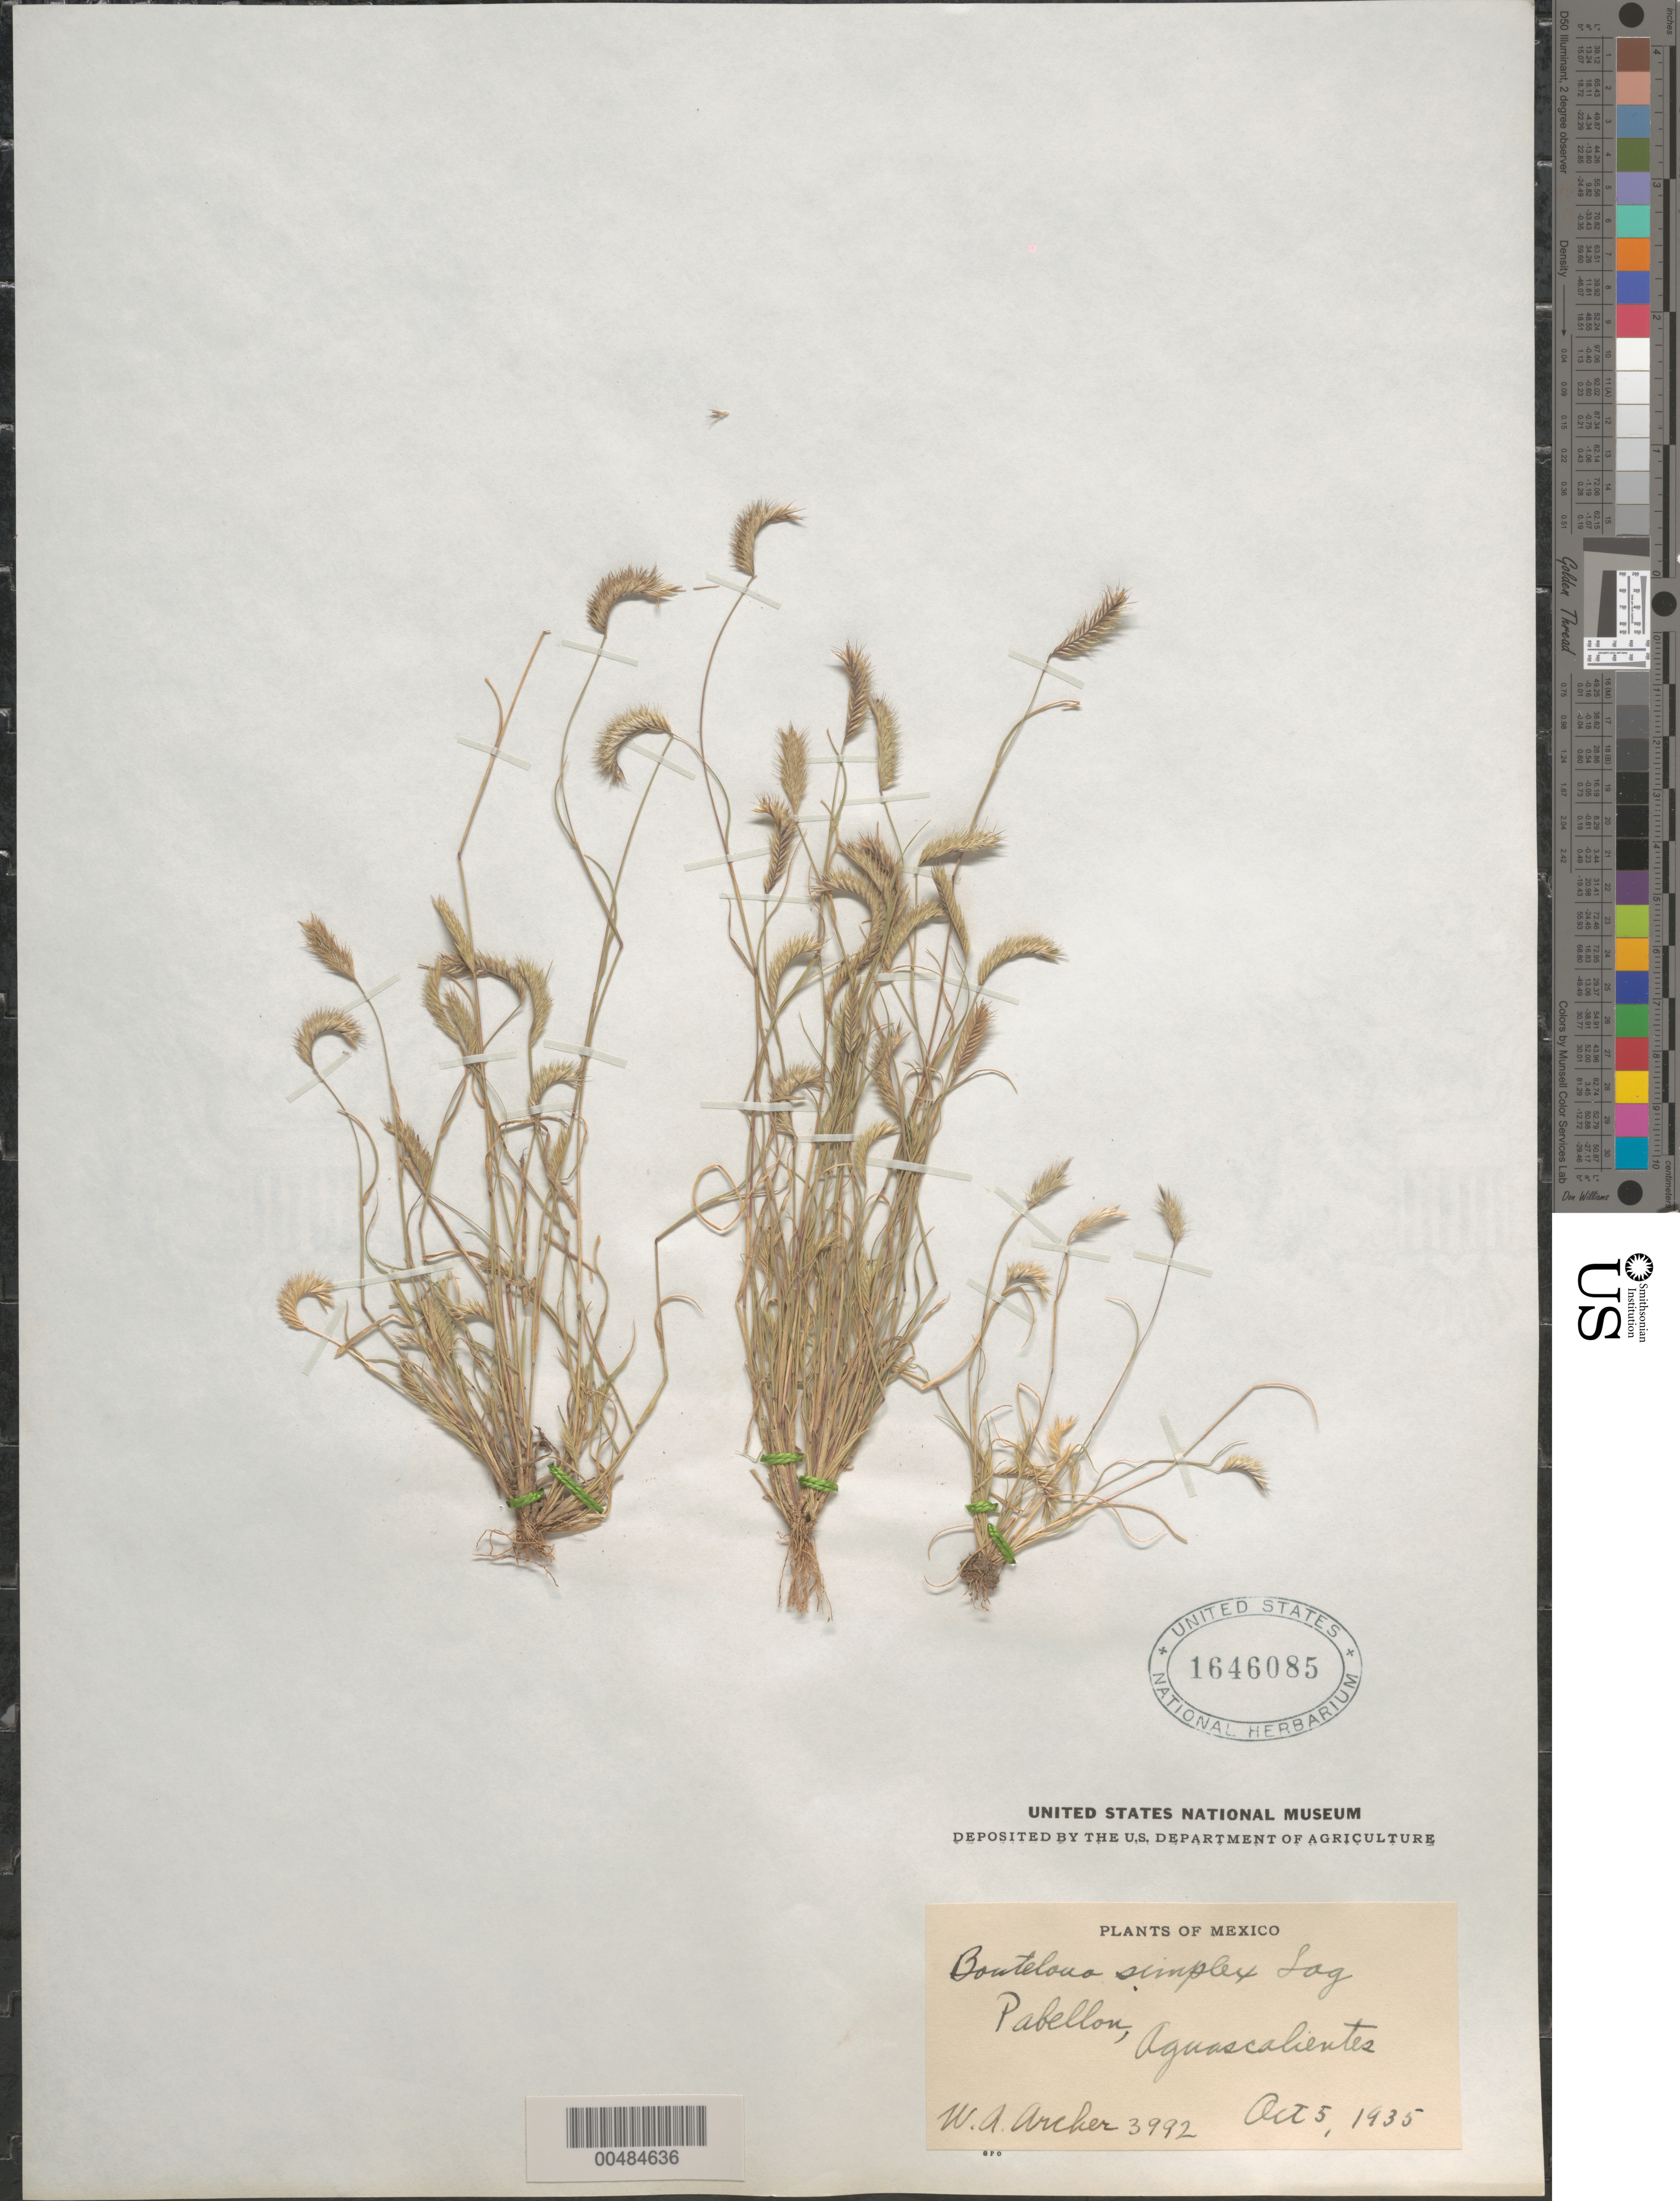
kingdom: Plantae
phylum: Tracheophyta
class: Liliopsida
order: Poales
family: Poaceae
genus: Bouteloua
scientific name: Bouteloua simplex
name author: Lag.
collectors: W. A. Archer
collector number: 3992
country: Mexico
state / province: Aguascalientes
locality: Pabellon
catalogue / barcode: US 1646085